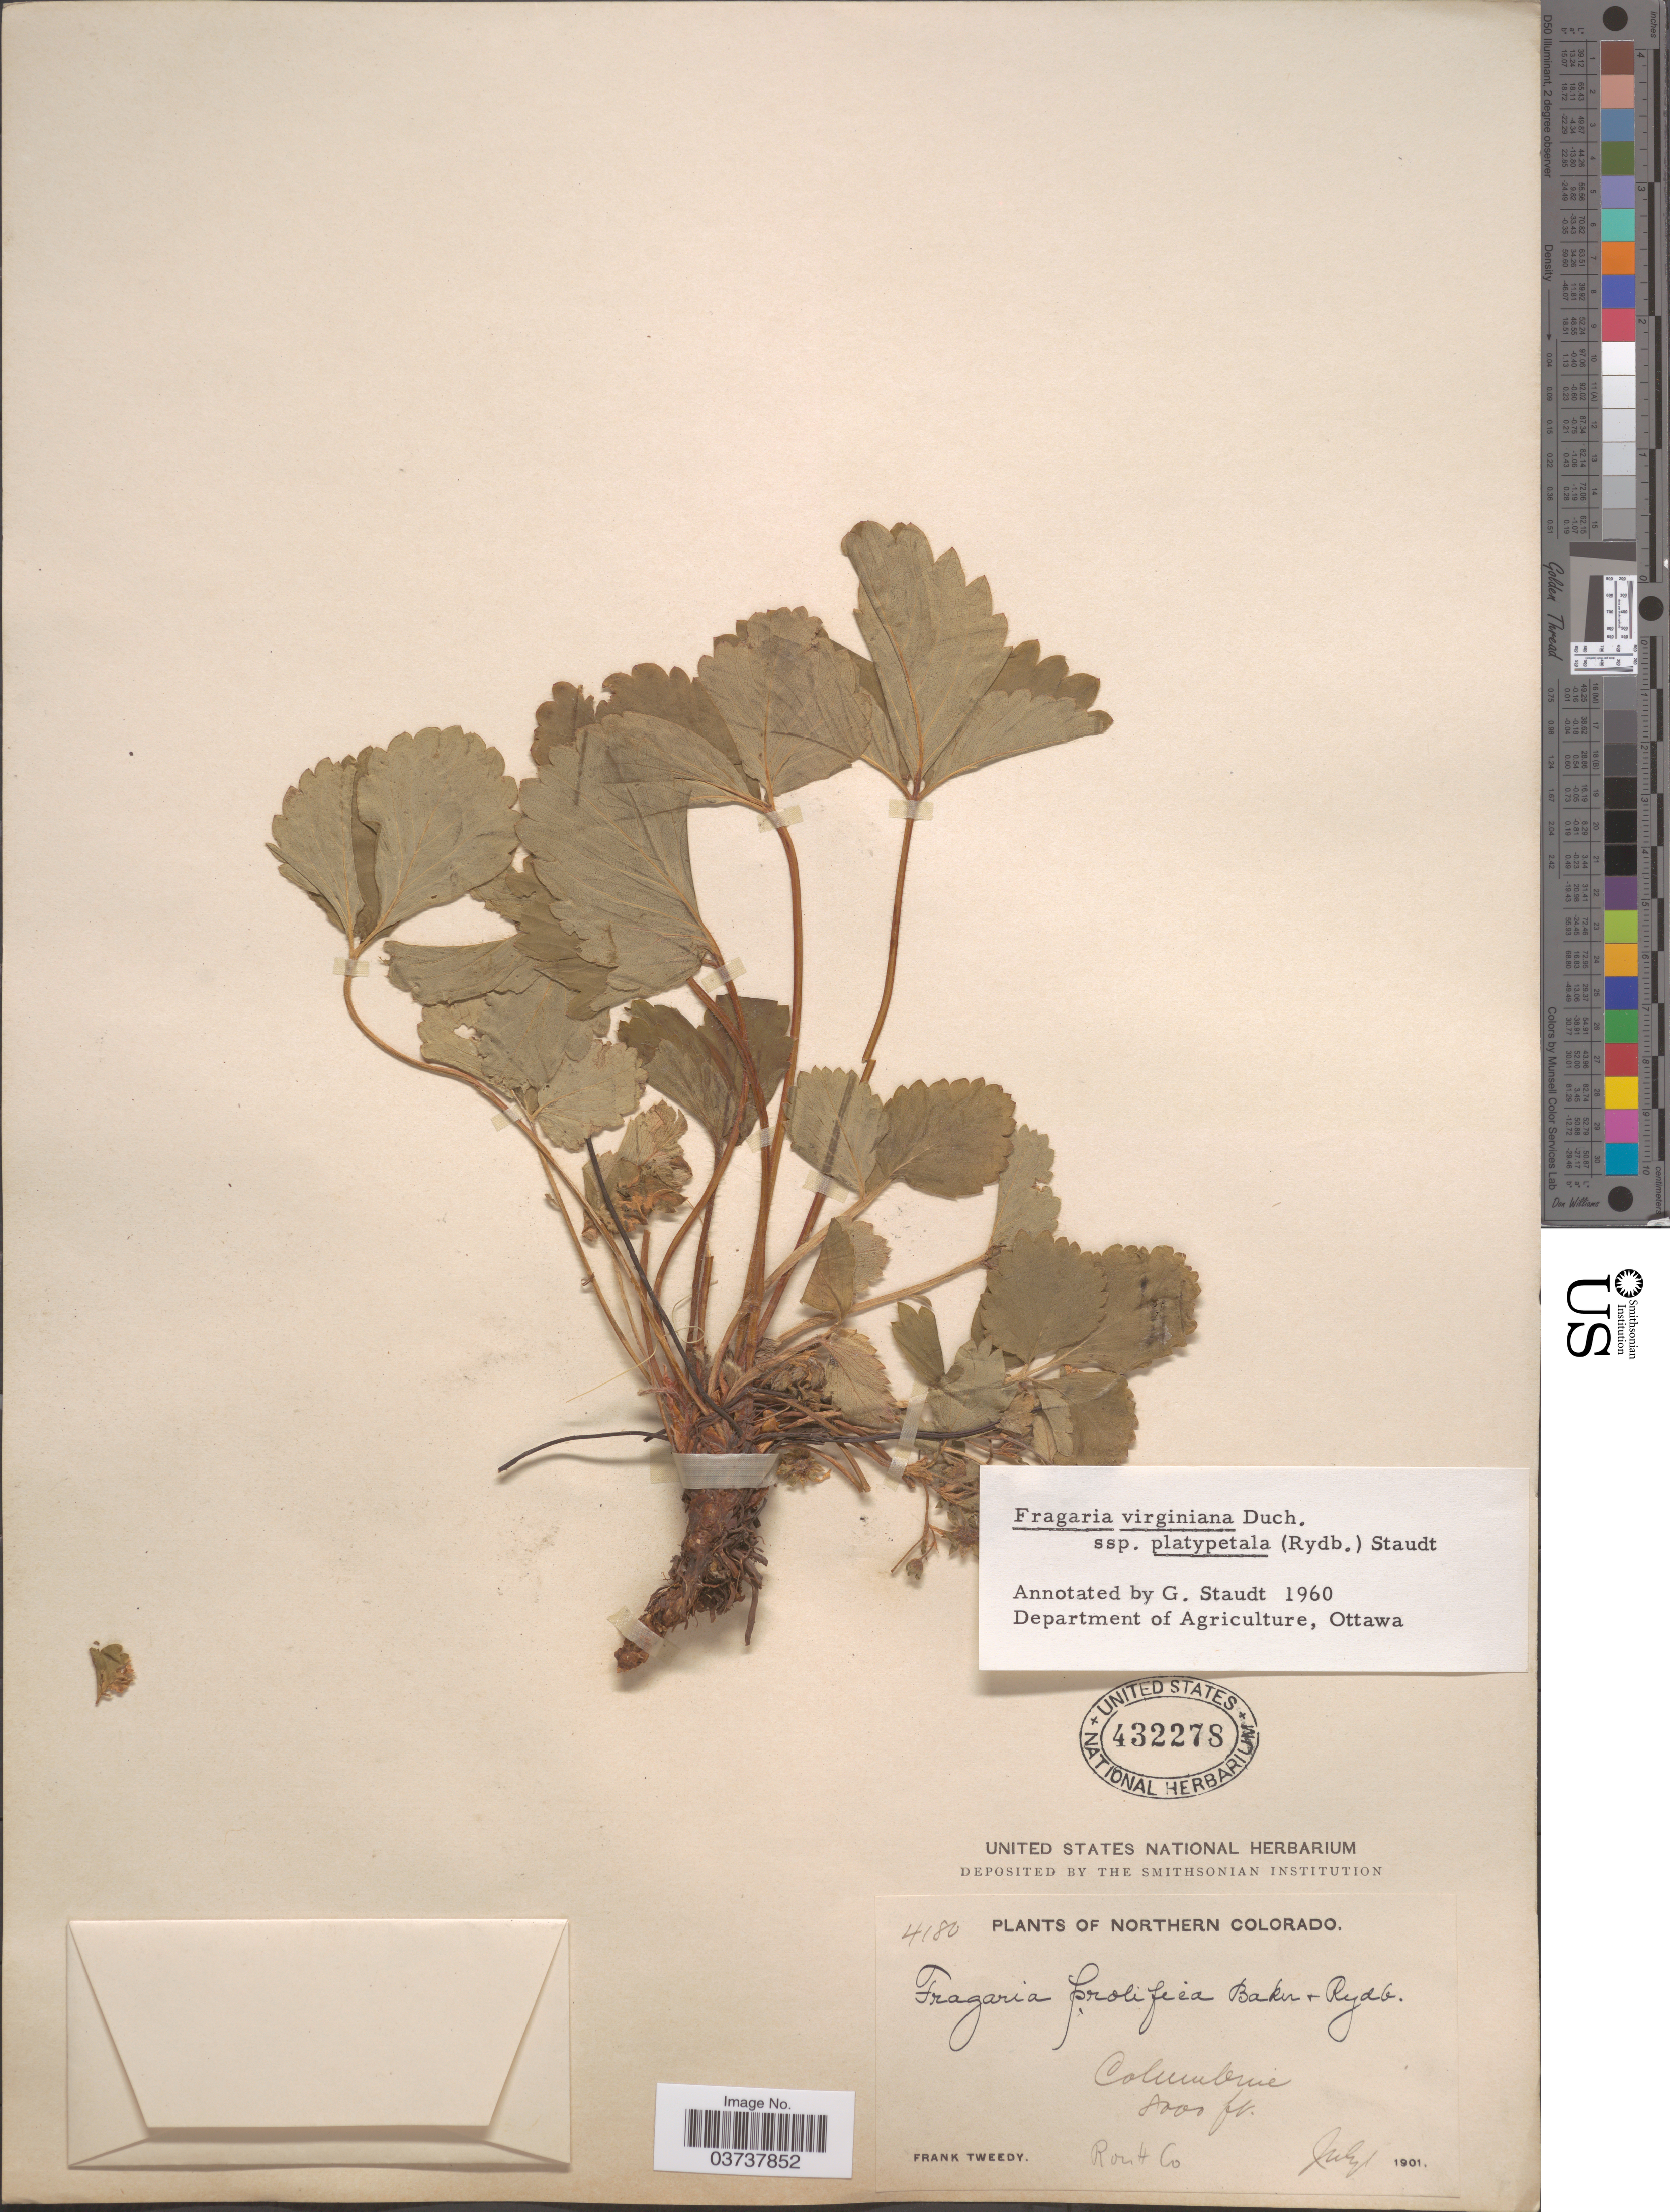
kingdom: Plantae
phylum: Tracheophyta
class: Magnoliopsida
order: Rosales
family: Rosaceae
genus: Fragaria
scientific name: Fragaria virginiana subsp. platypetala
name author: (Rydb.) Staudt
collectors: F. Tweedy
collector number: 4180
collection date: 1901-07-01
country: United States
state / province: Colorado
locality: Northern Colorado. Columbia. Routt Co.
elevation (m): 2438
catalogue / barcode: US 432278